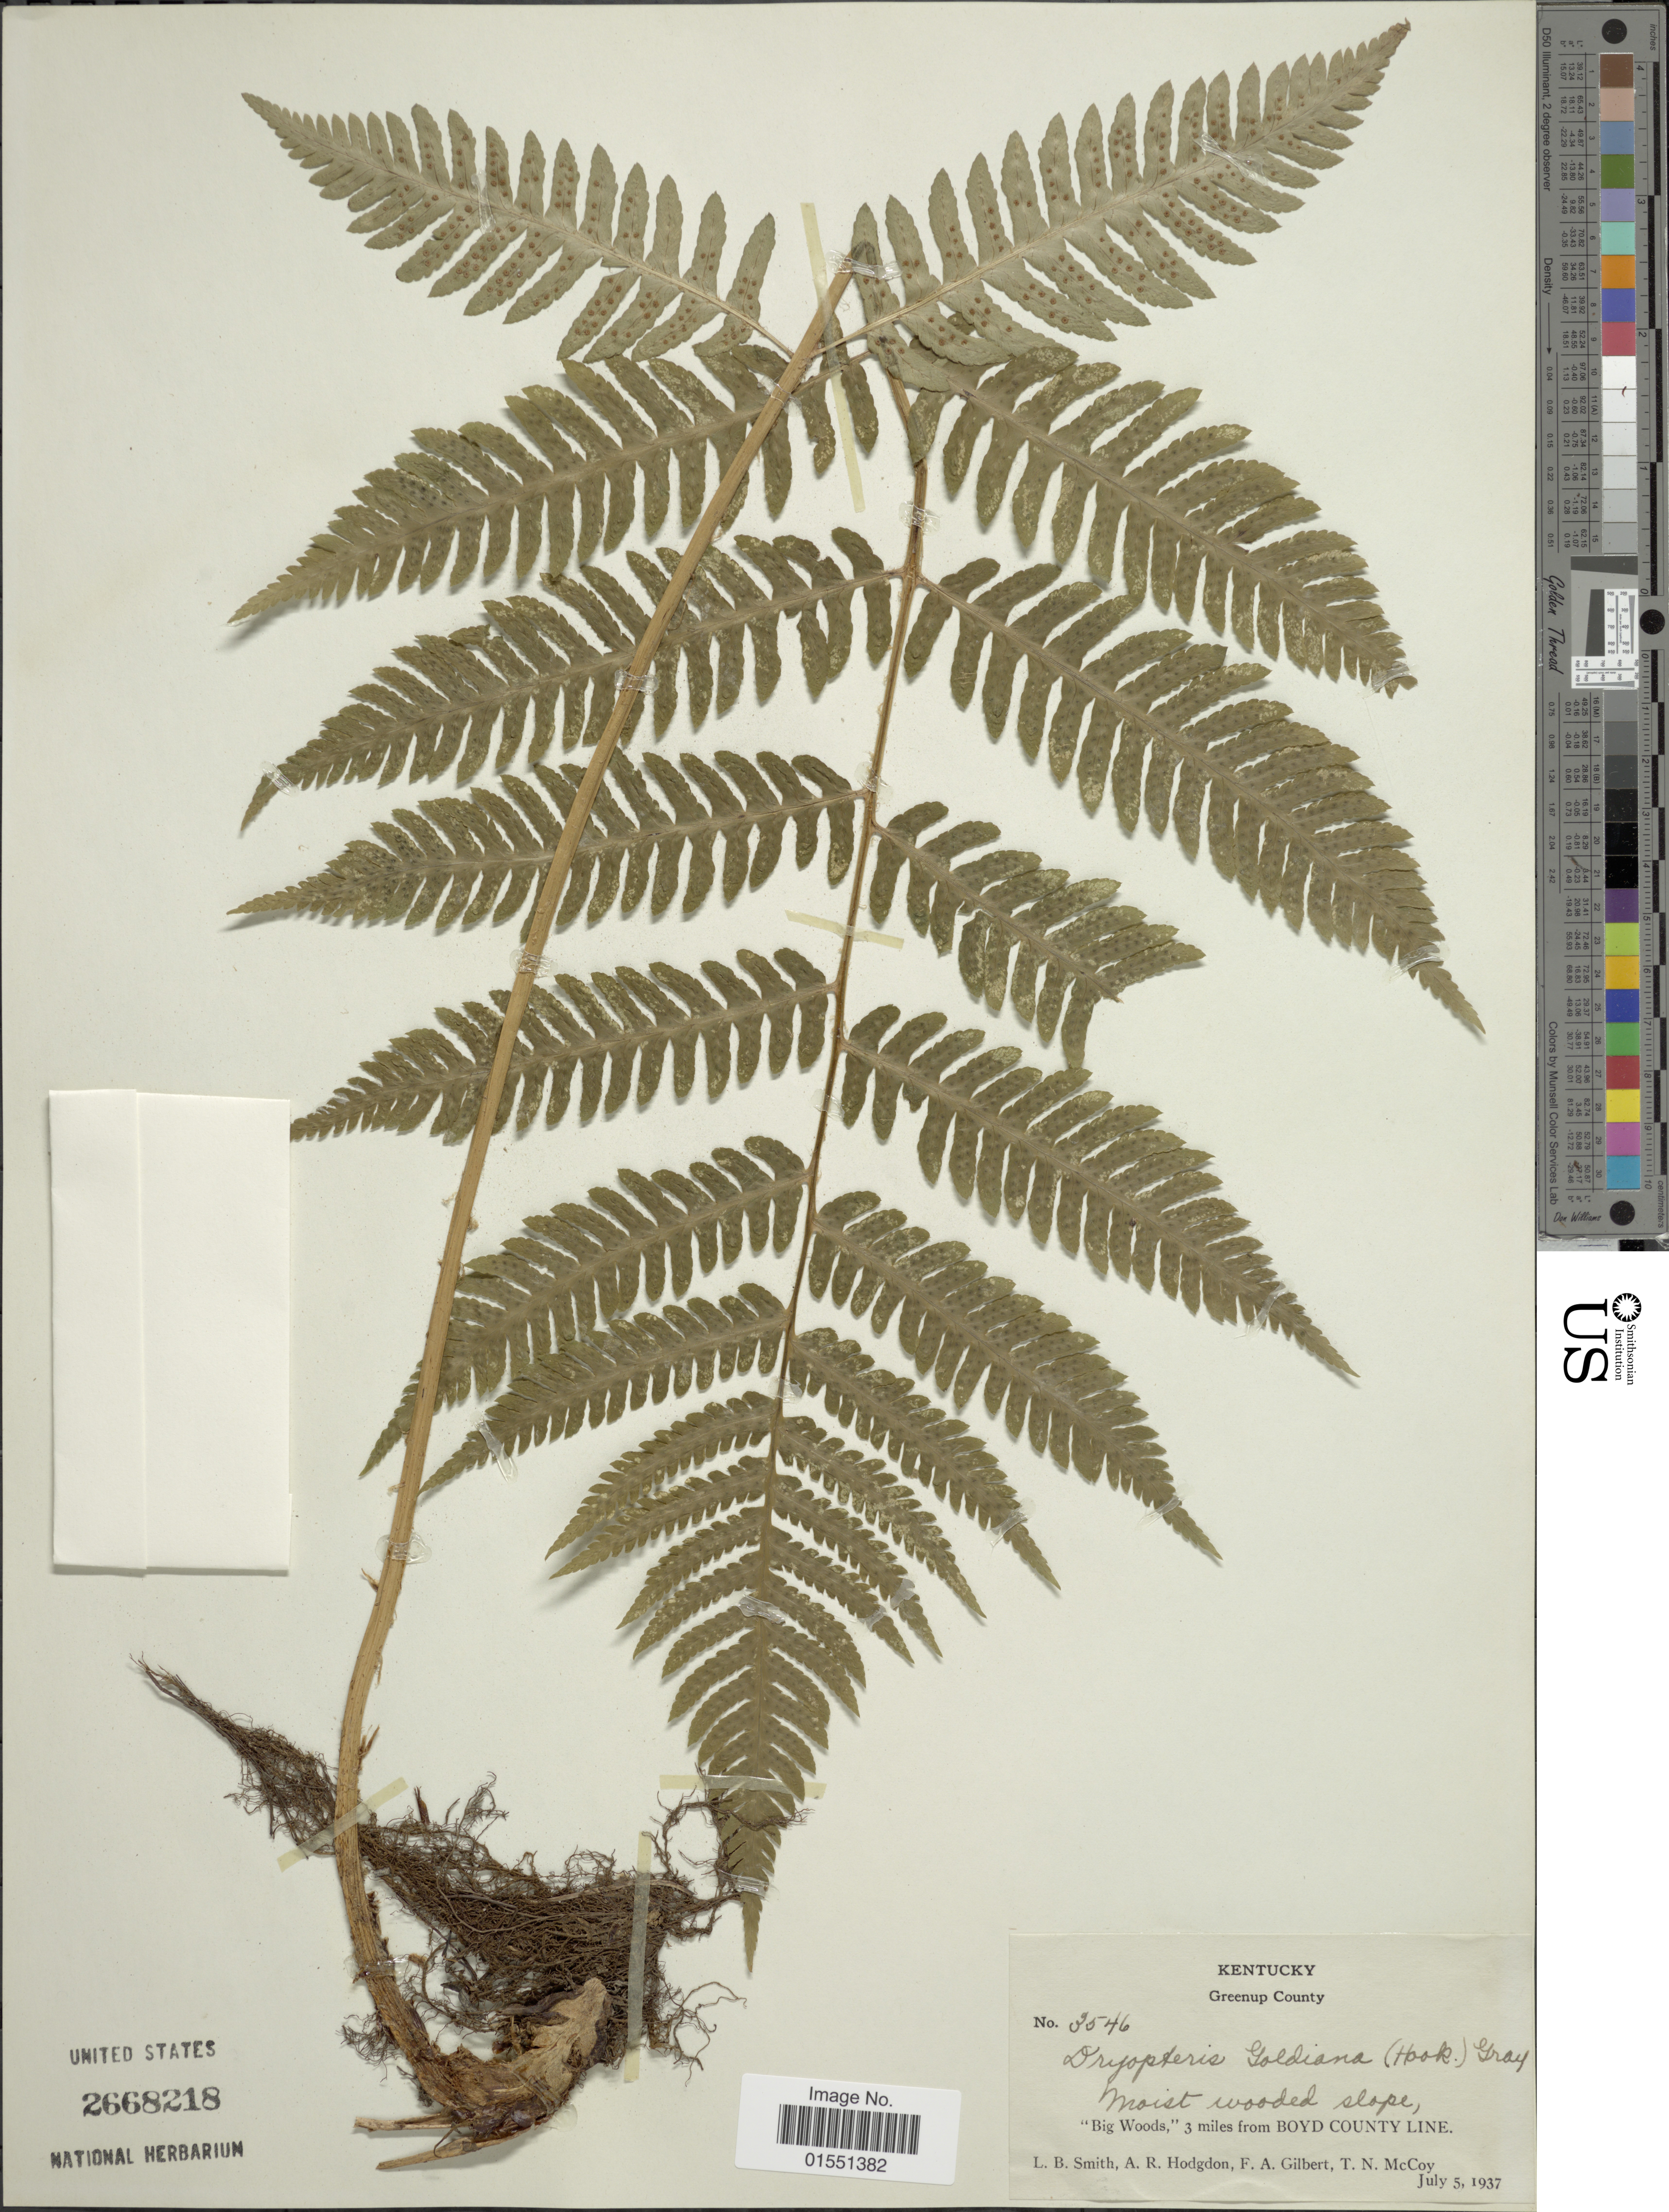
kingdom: Plantae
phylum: Tracheophyta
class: Polypodiopsida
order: Polypodiales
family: Dryopteridaceae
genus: Dryopteris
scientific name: Dryopteris goldiana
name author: (Hook. ex Goldie) A. Gray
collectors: L. Smith, A. R. Hodgdon, F. A. Gilbert & T. N. McCoy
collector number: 3546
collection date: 1937-07-05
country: United States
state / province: Kentucky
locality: Greenup County. "Big Woods," 3 miles from Boyd County Line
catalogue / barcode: US 2668218